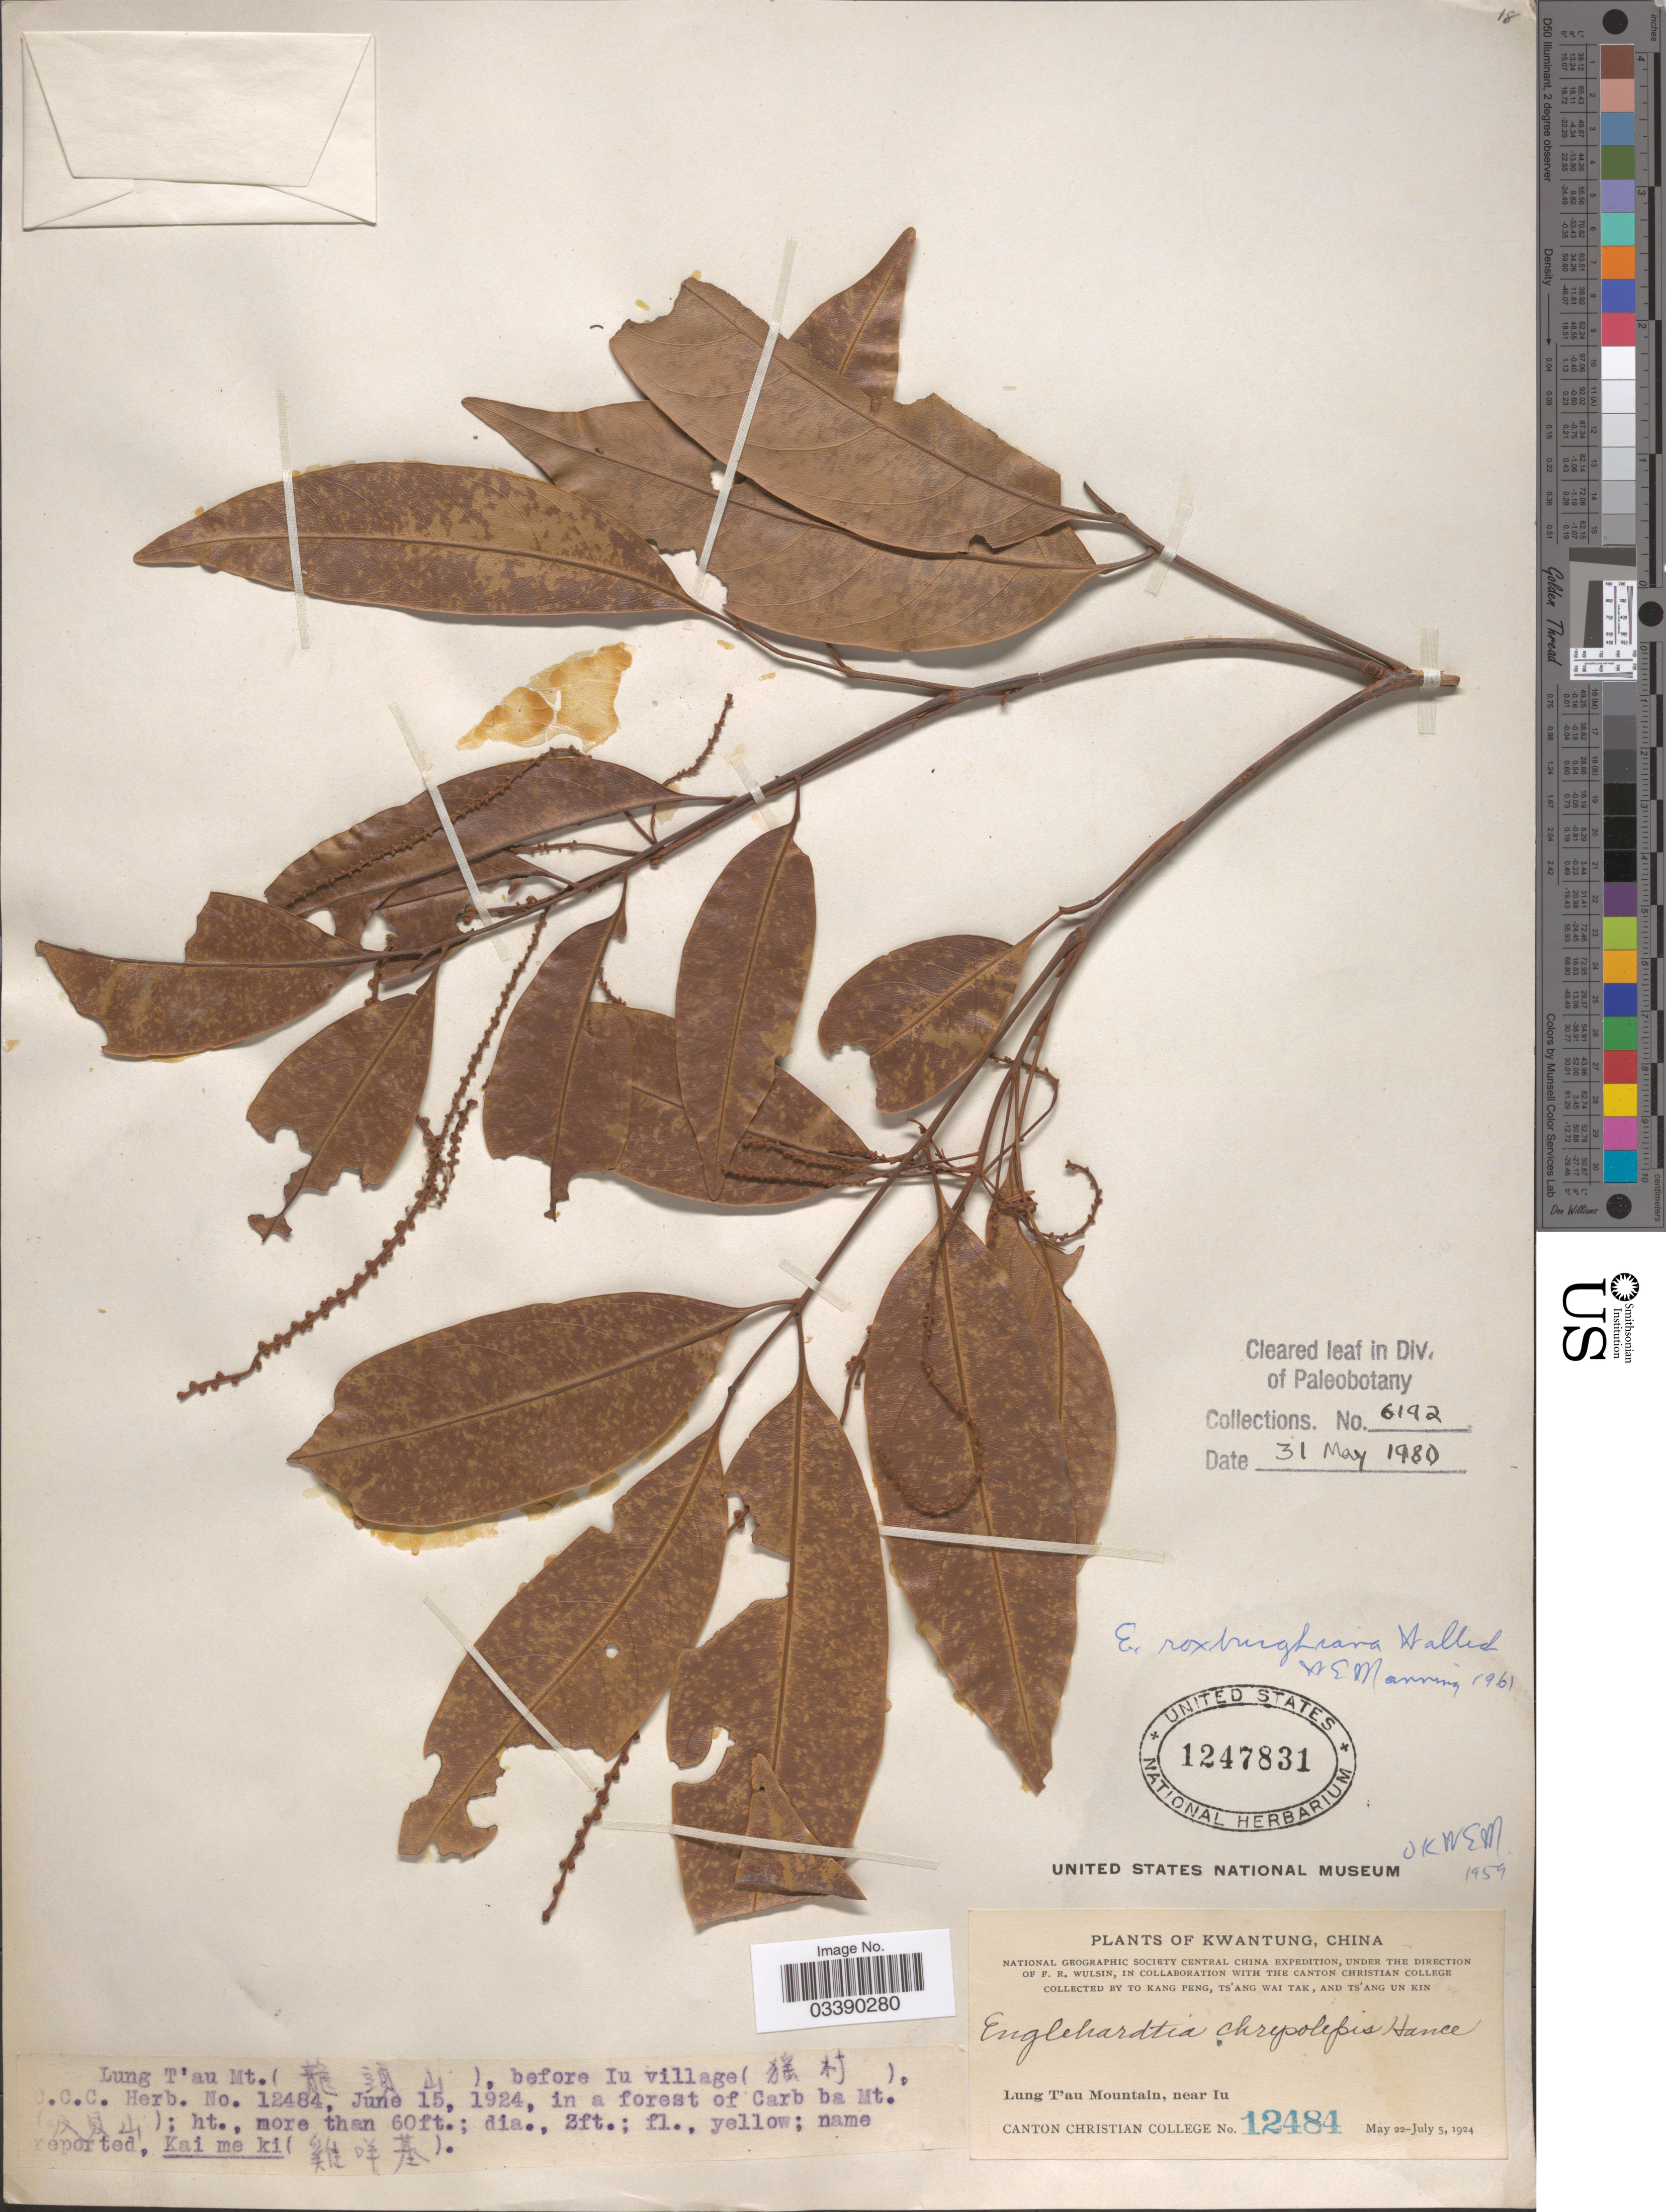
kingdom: Plantae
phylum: Tracheophyta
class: Magnoliopsida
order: Fagales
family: Juglandaceae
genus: Engelhardia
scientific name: Engelhardia roxburghiana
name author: Lindl.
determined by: Strong, Mark T., (BOT), Smithsonian Institution - National Museum of Natural History (UNITED STATES)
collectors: Kang Peng To, W. T. Tsang & Ts' Ang Un Kin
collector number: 12484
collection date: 1924-06-15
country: China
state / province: Guangdong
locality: Kwantung. Lung T'au Mountain, near Iu. Iu Village.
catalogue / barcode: US 1247831